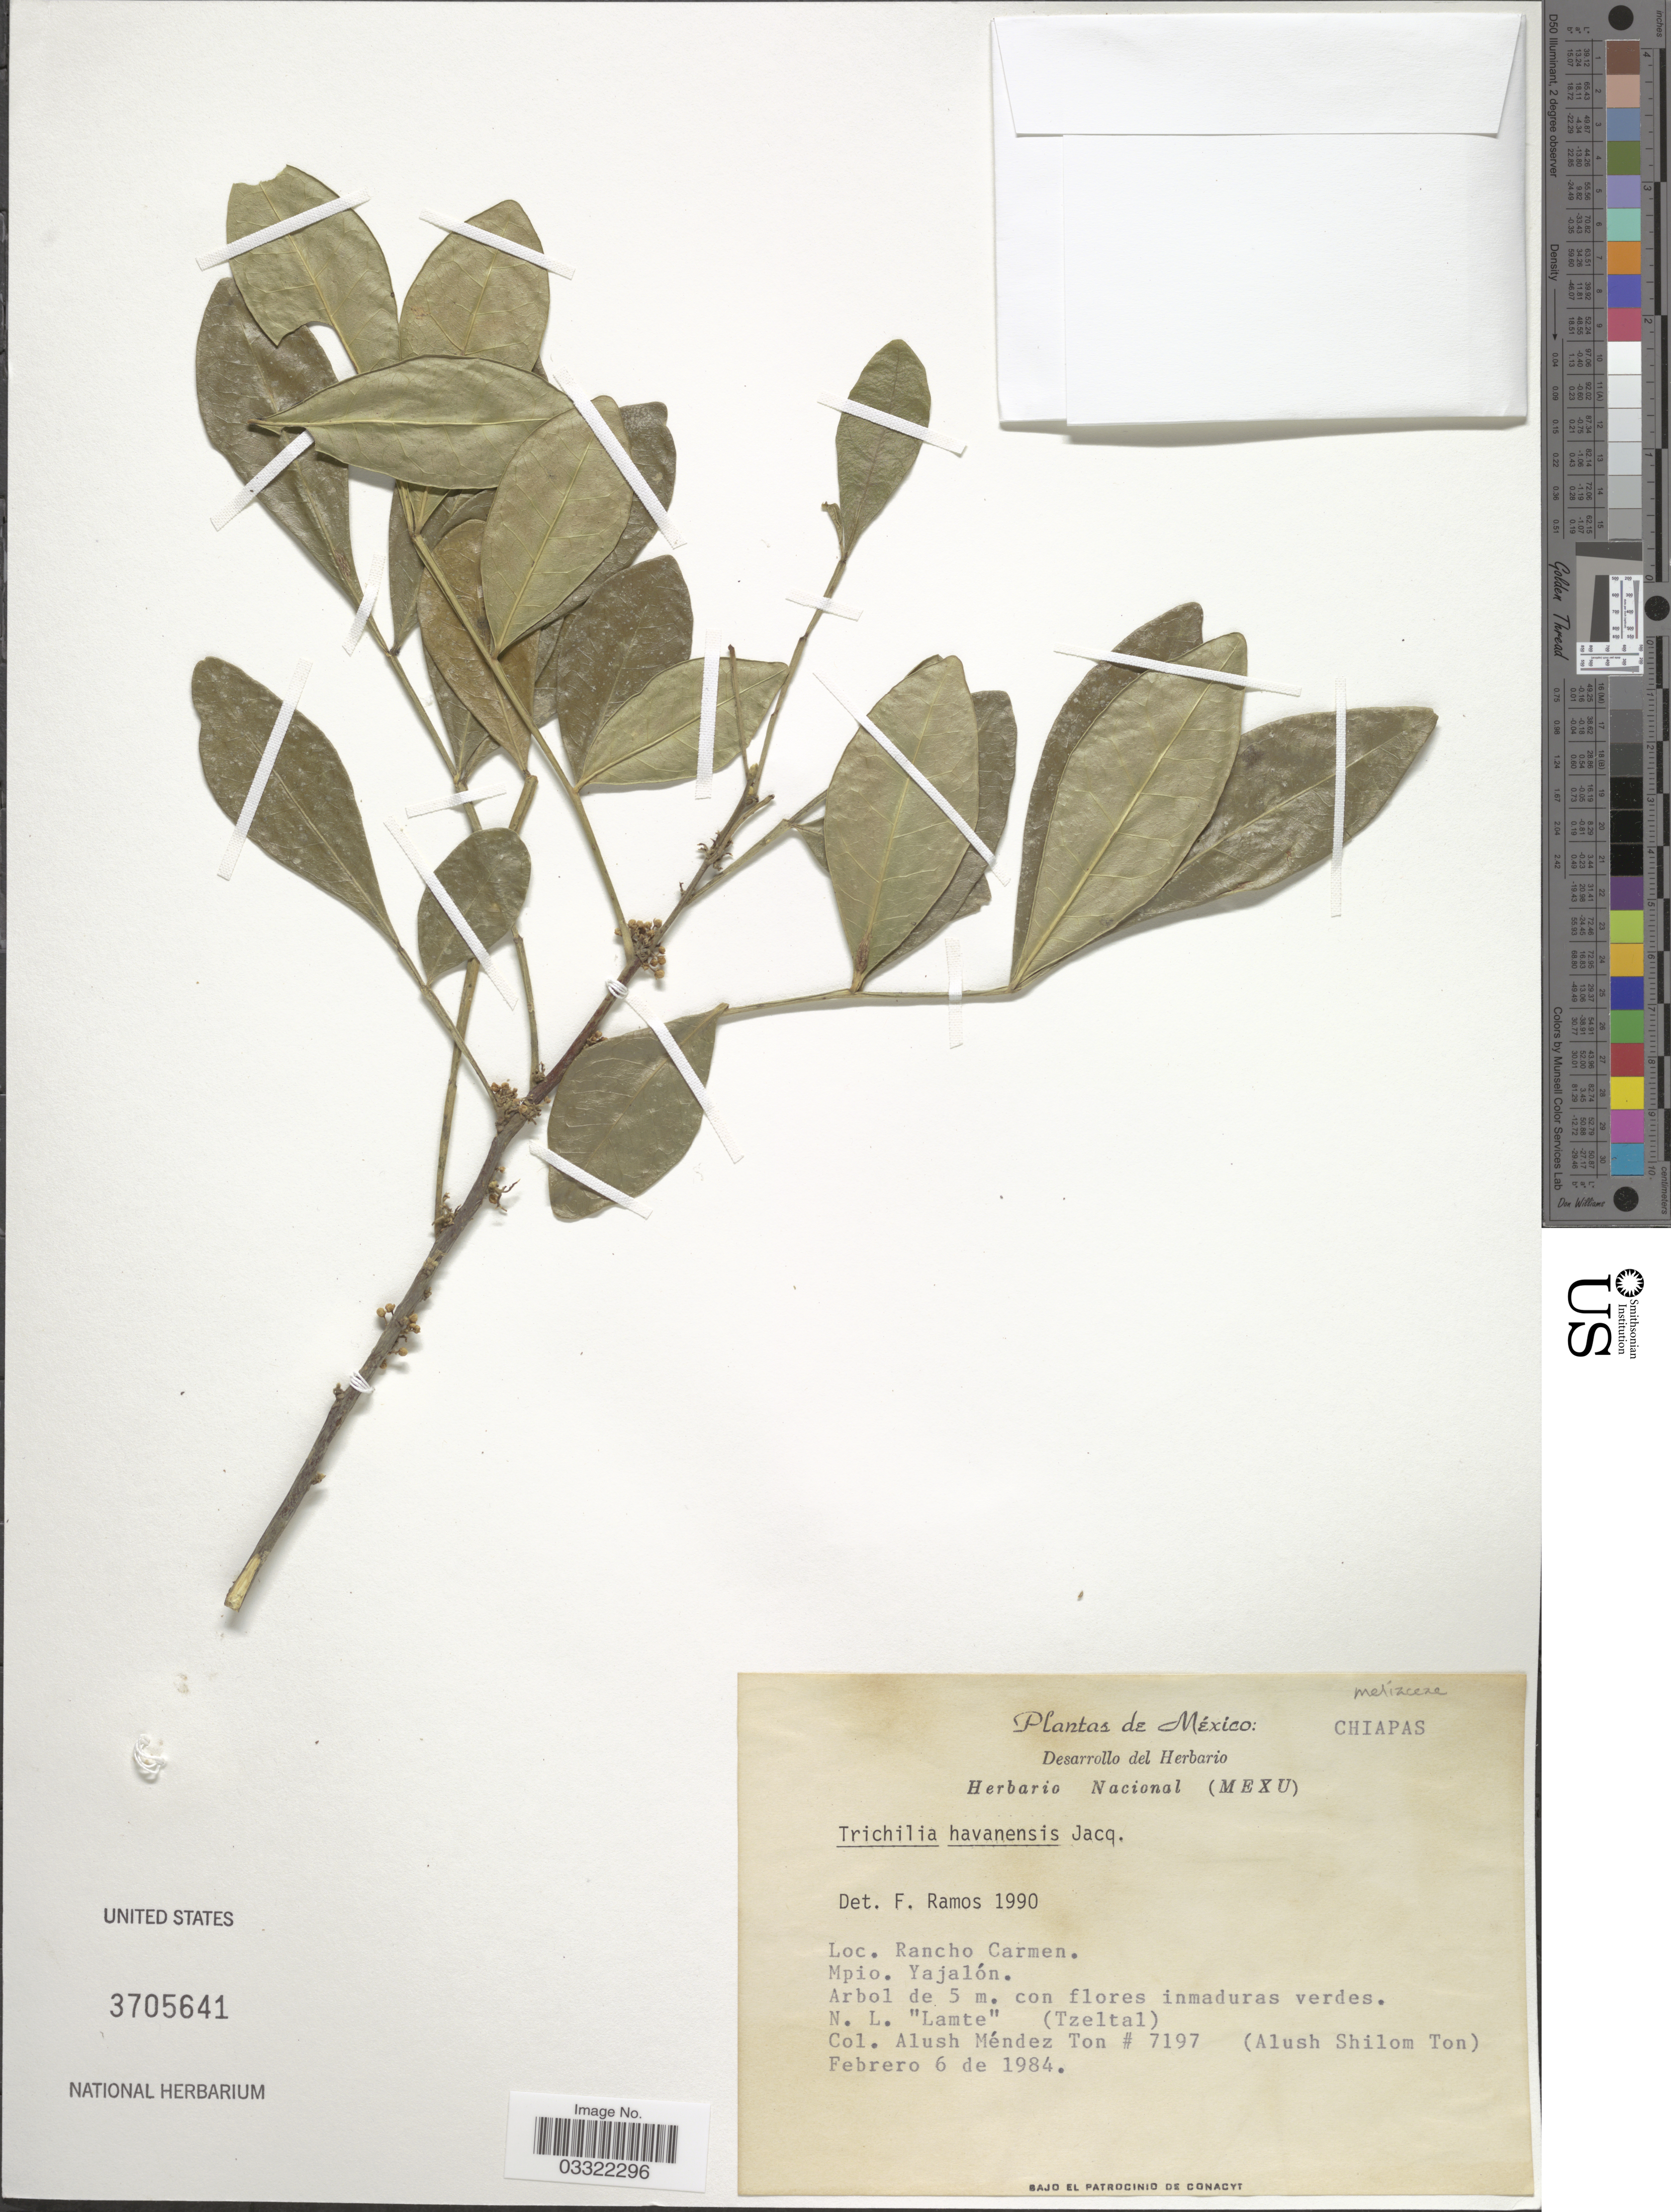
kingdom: Plantae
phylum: Tracheophyta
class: Magnoliopsida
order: Sapindales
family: Meliaceae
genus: Trichilia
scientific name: Trichilia havanensis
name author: Jacq.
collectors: A. M. Ton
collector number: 7197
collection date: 1984-02-06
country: Mexico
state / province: Chiapas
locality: Rancho Carmen. Mpio. Yajalón.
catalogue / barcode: US 3705641